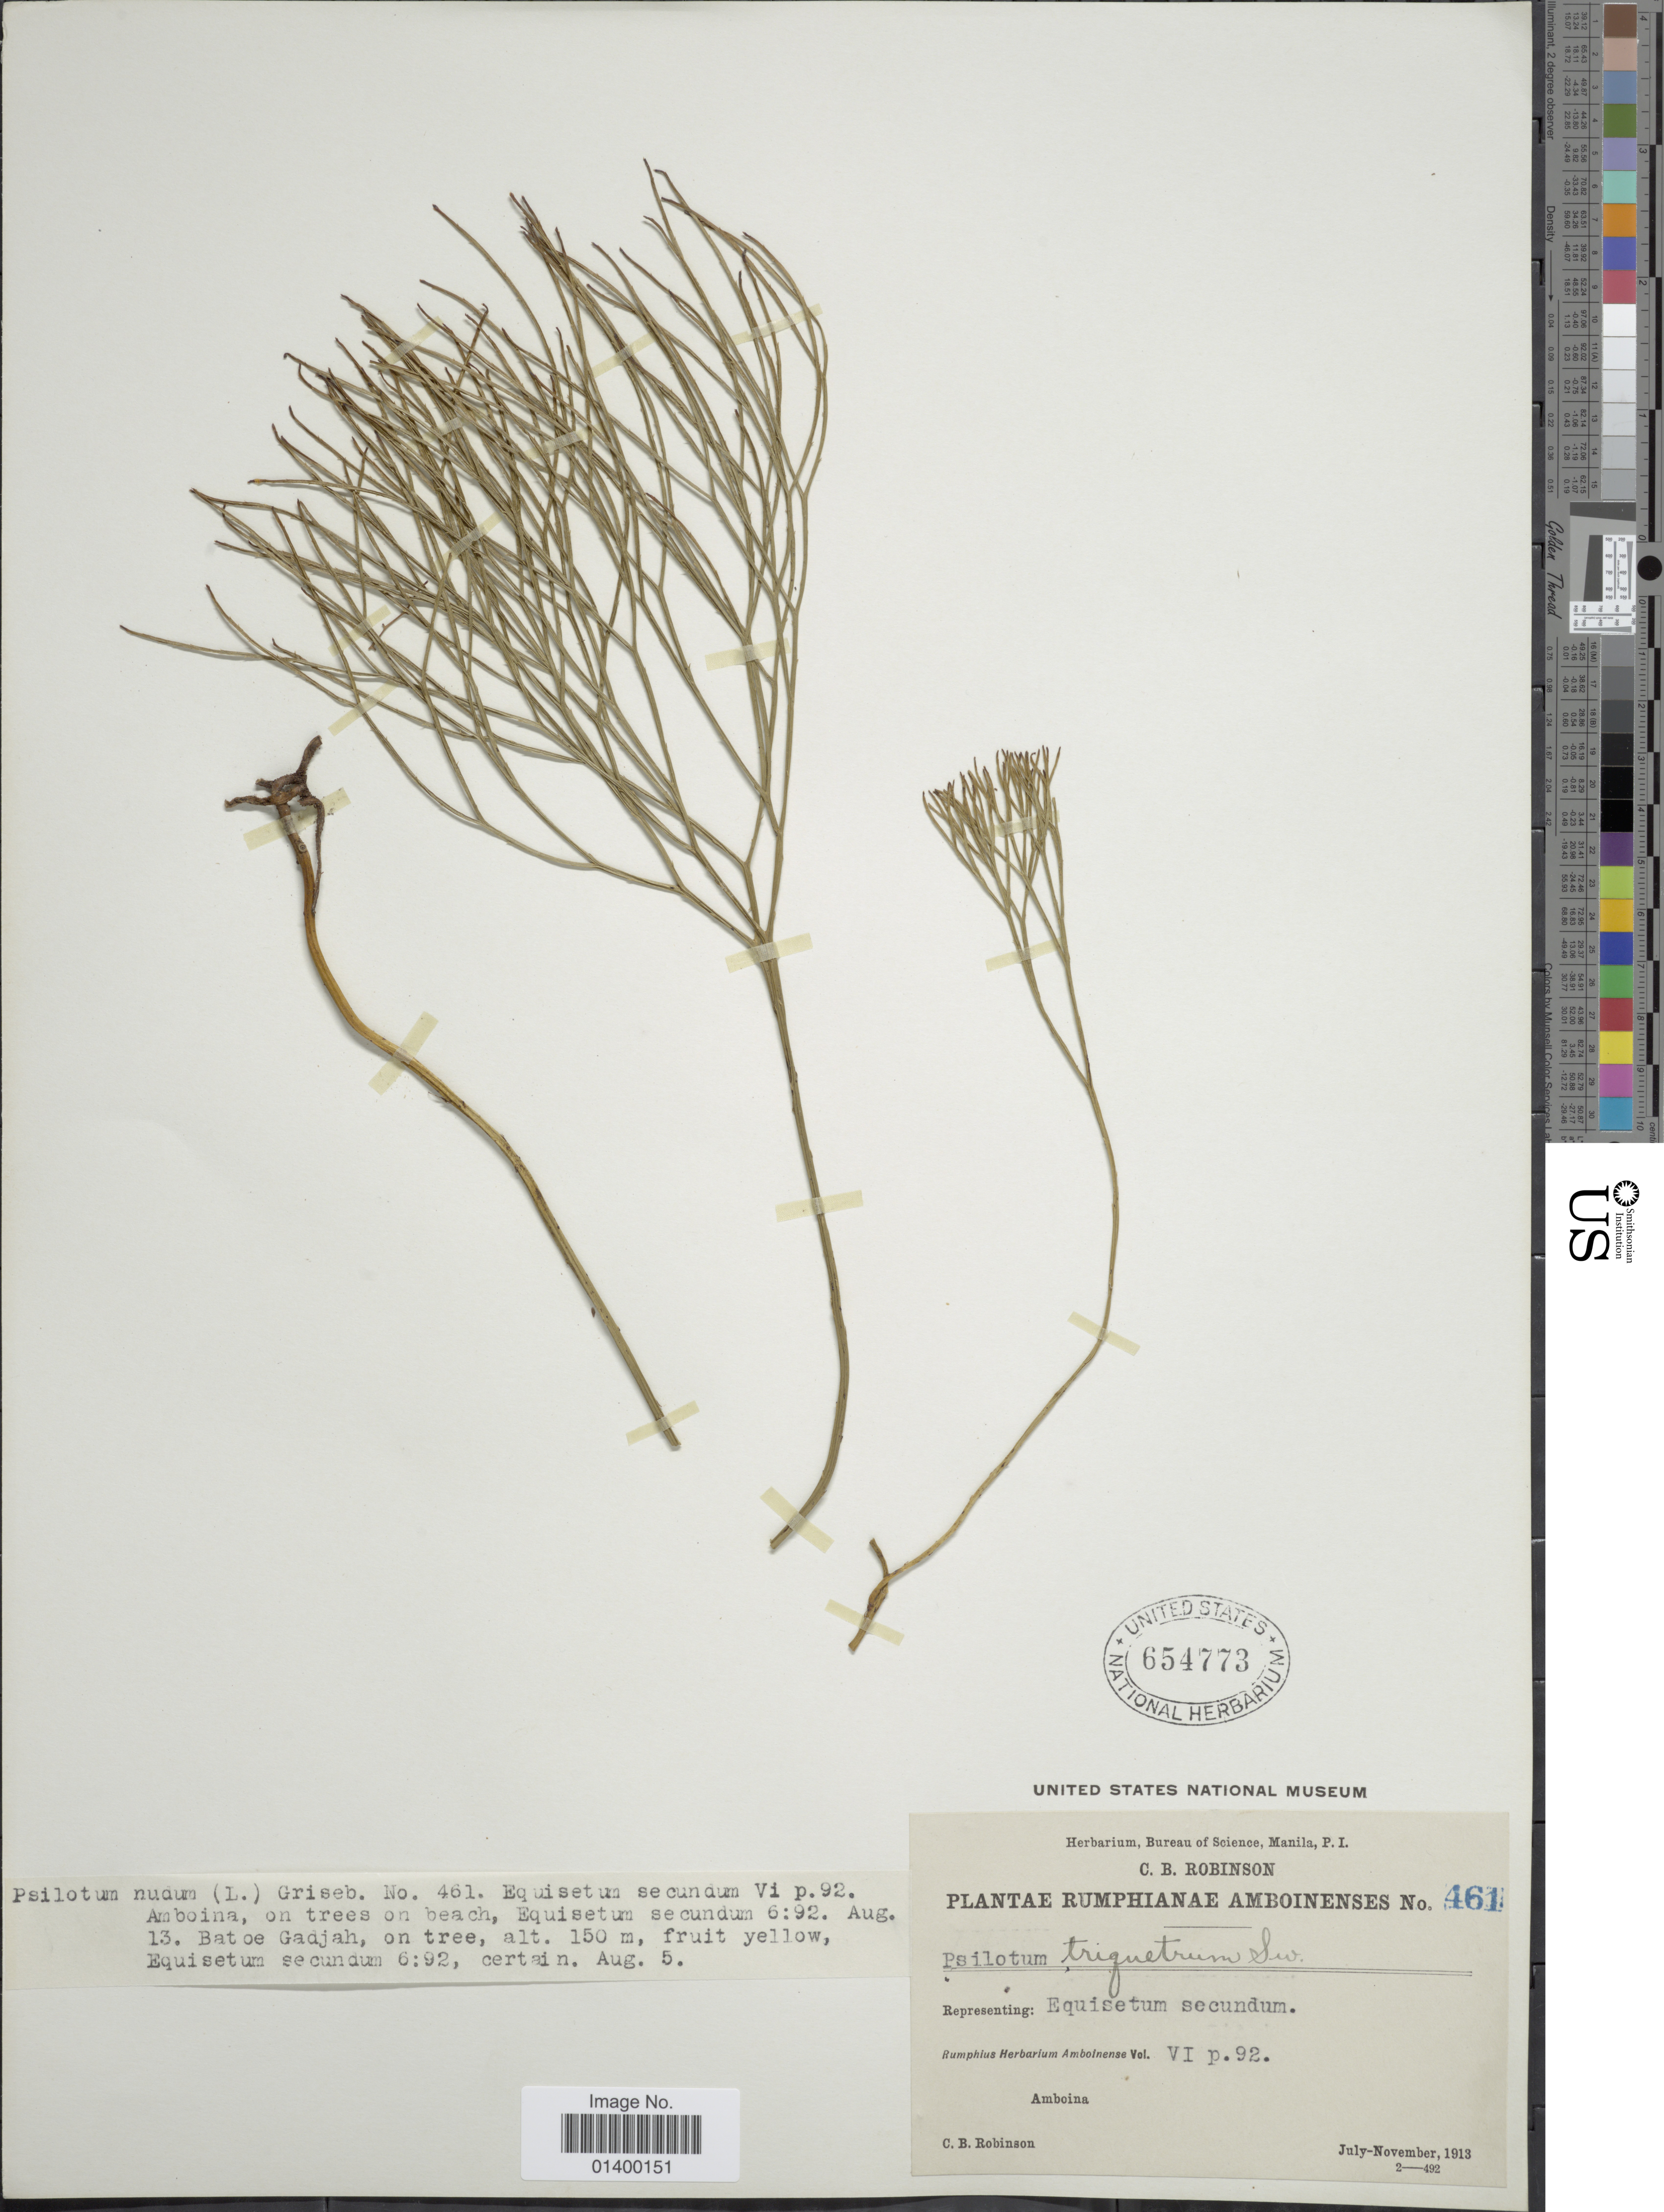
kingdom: Plantae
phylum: Tracheophyta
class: Polypodiopsida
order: Psilotales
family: Psilotaceae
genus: Psilotum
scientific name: Psilotum nudum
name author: (L.) P. Beauv.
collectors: C. Robinson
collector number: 461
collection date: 1913-07/1913-11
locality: Amboina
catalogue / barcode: US 654773